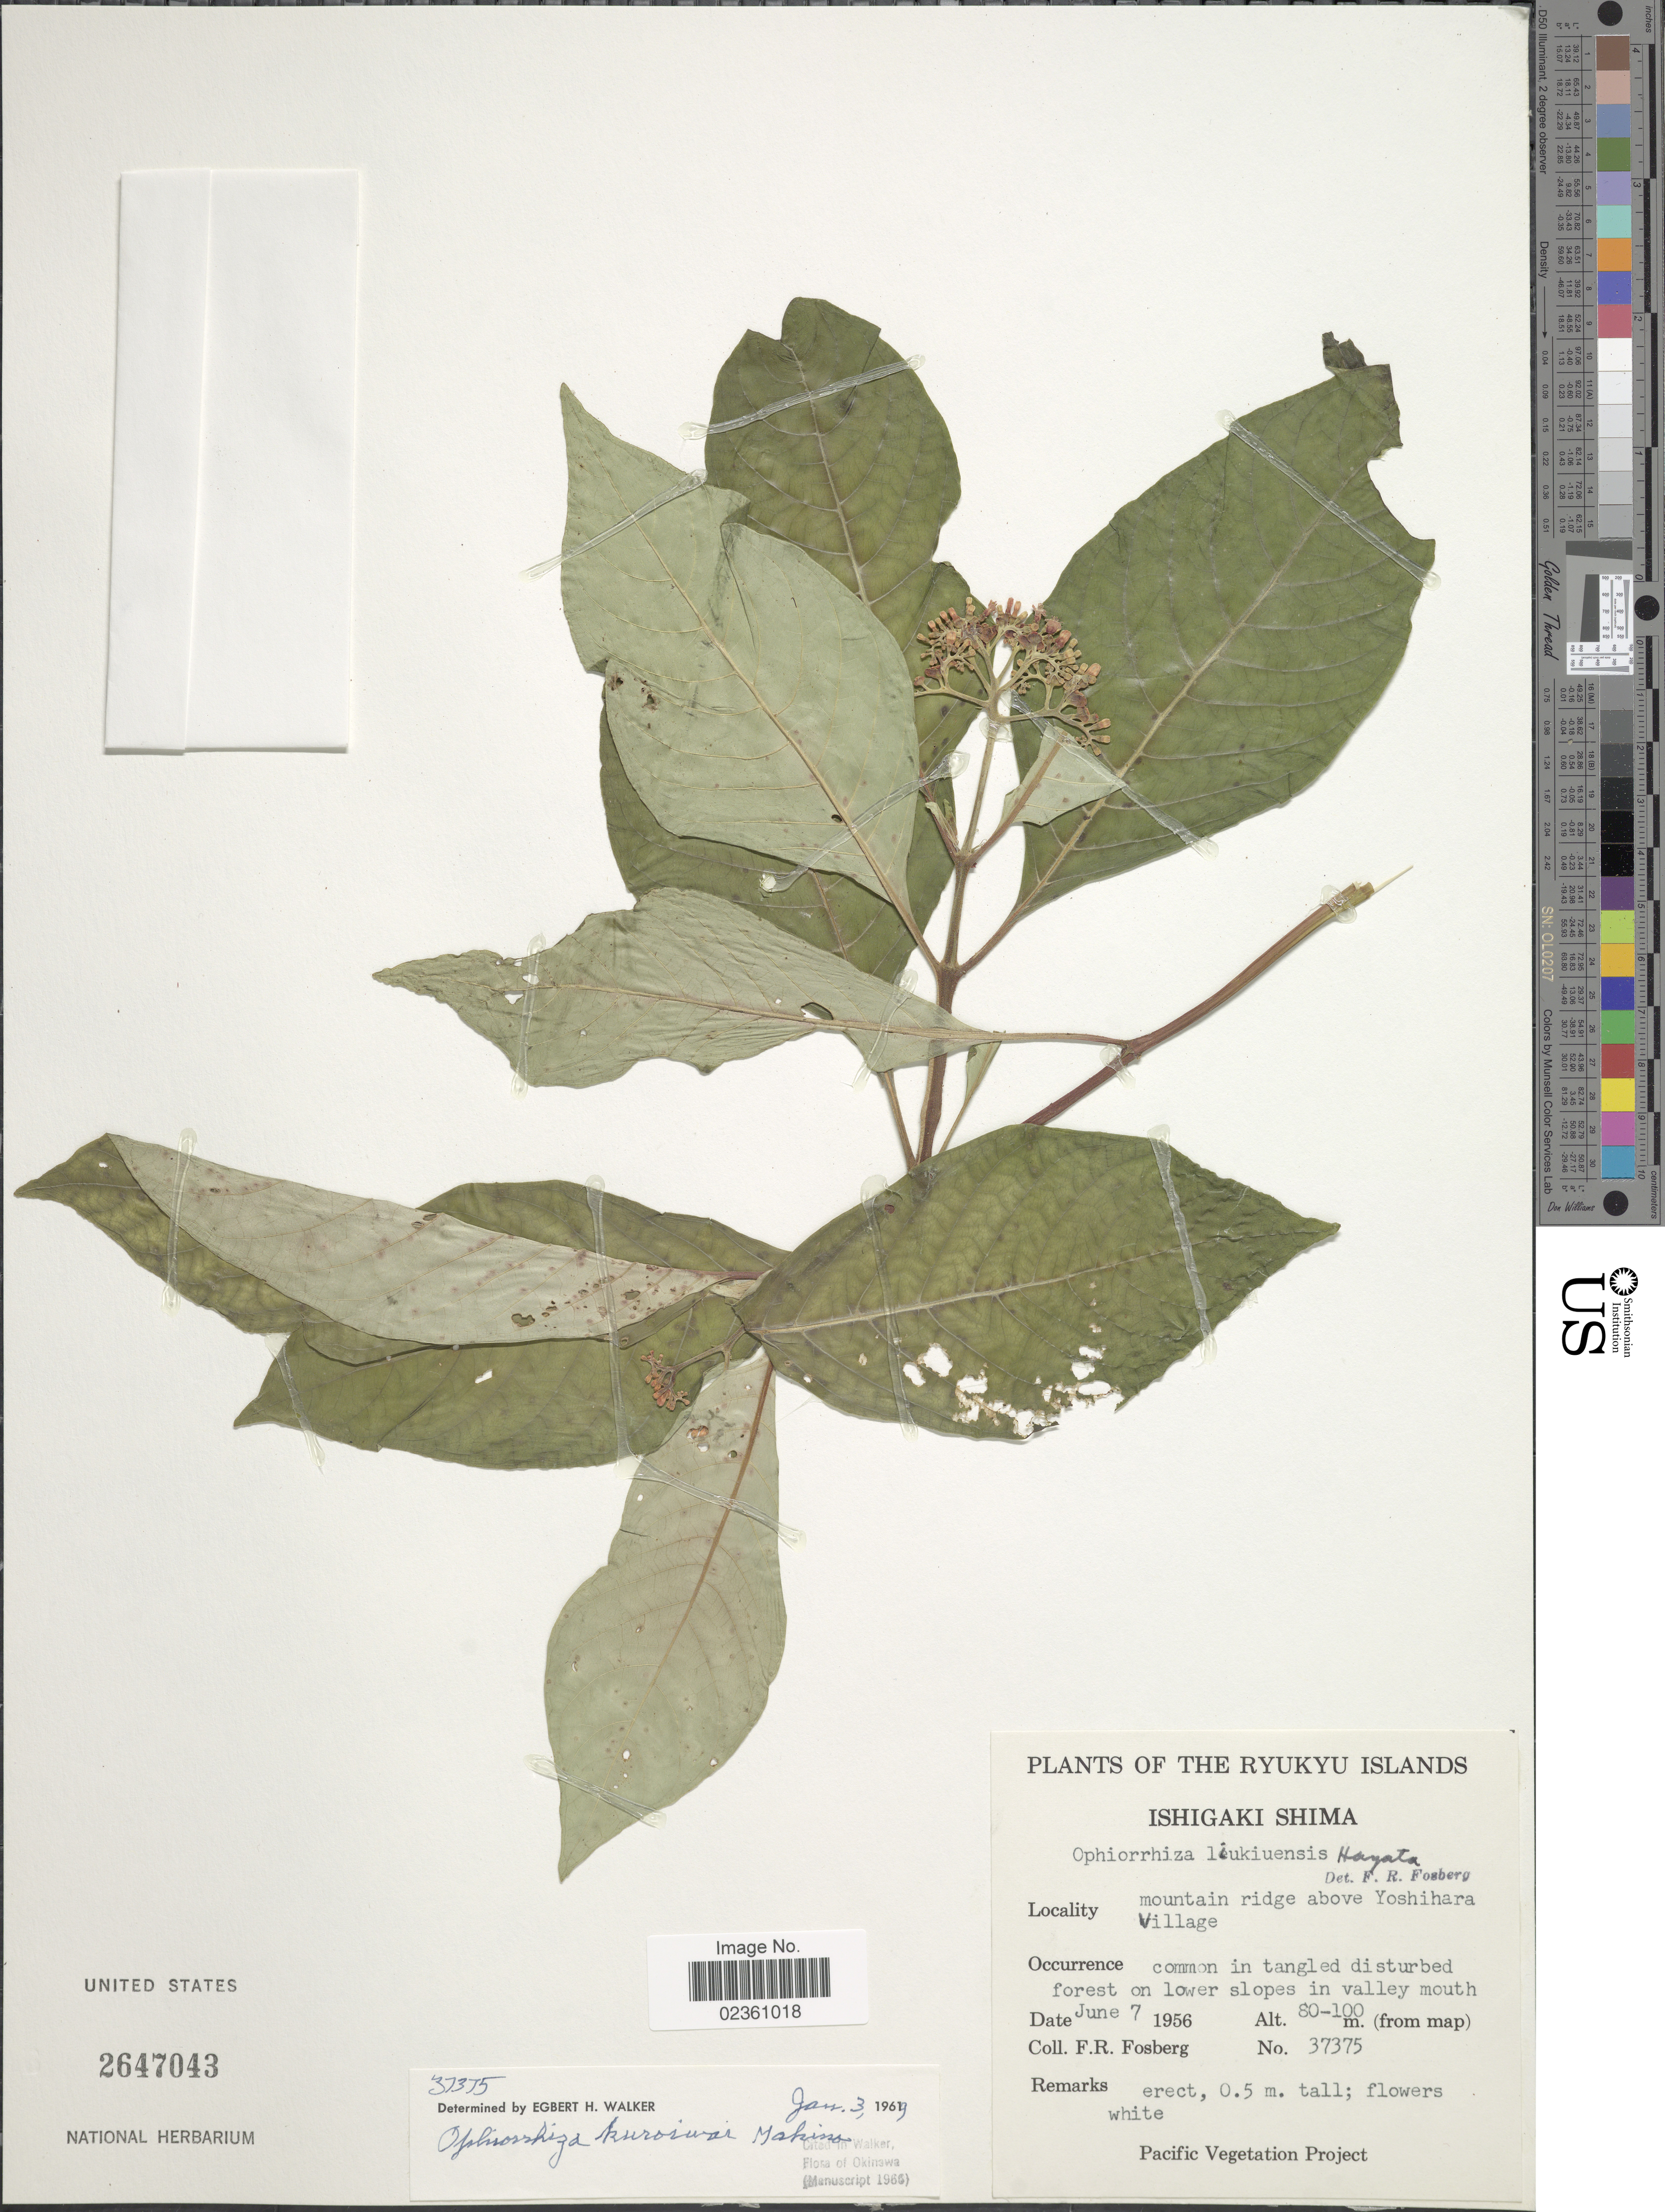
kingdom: Plantae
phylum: Tracheophyta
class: Magnoliopsida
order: Gentianales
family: Rubiaceae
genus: Ophiorrhiza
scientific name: Ophiorrhiza kuroiwai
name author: Makino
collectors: F. R. Fosberg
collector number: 37375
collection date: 1956-06-07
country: Japan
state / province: Okinawa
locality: The Ryukyu Islands, Ishigaki Shima, mountain ridge above Yoshihara Village, common in tangled disturbed forest on lower slopes in valley mouth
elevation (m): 80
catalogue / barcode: US 2647043